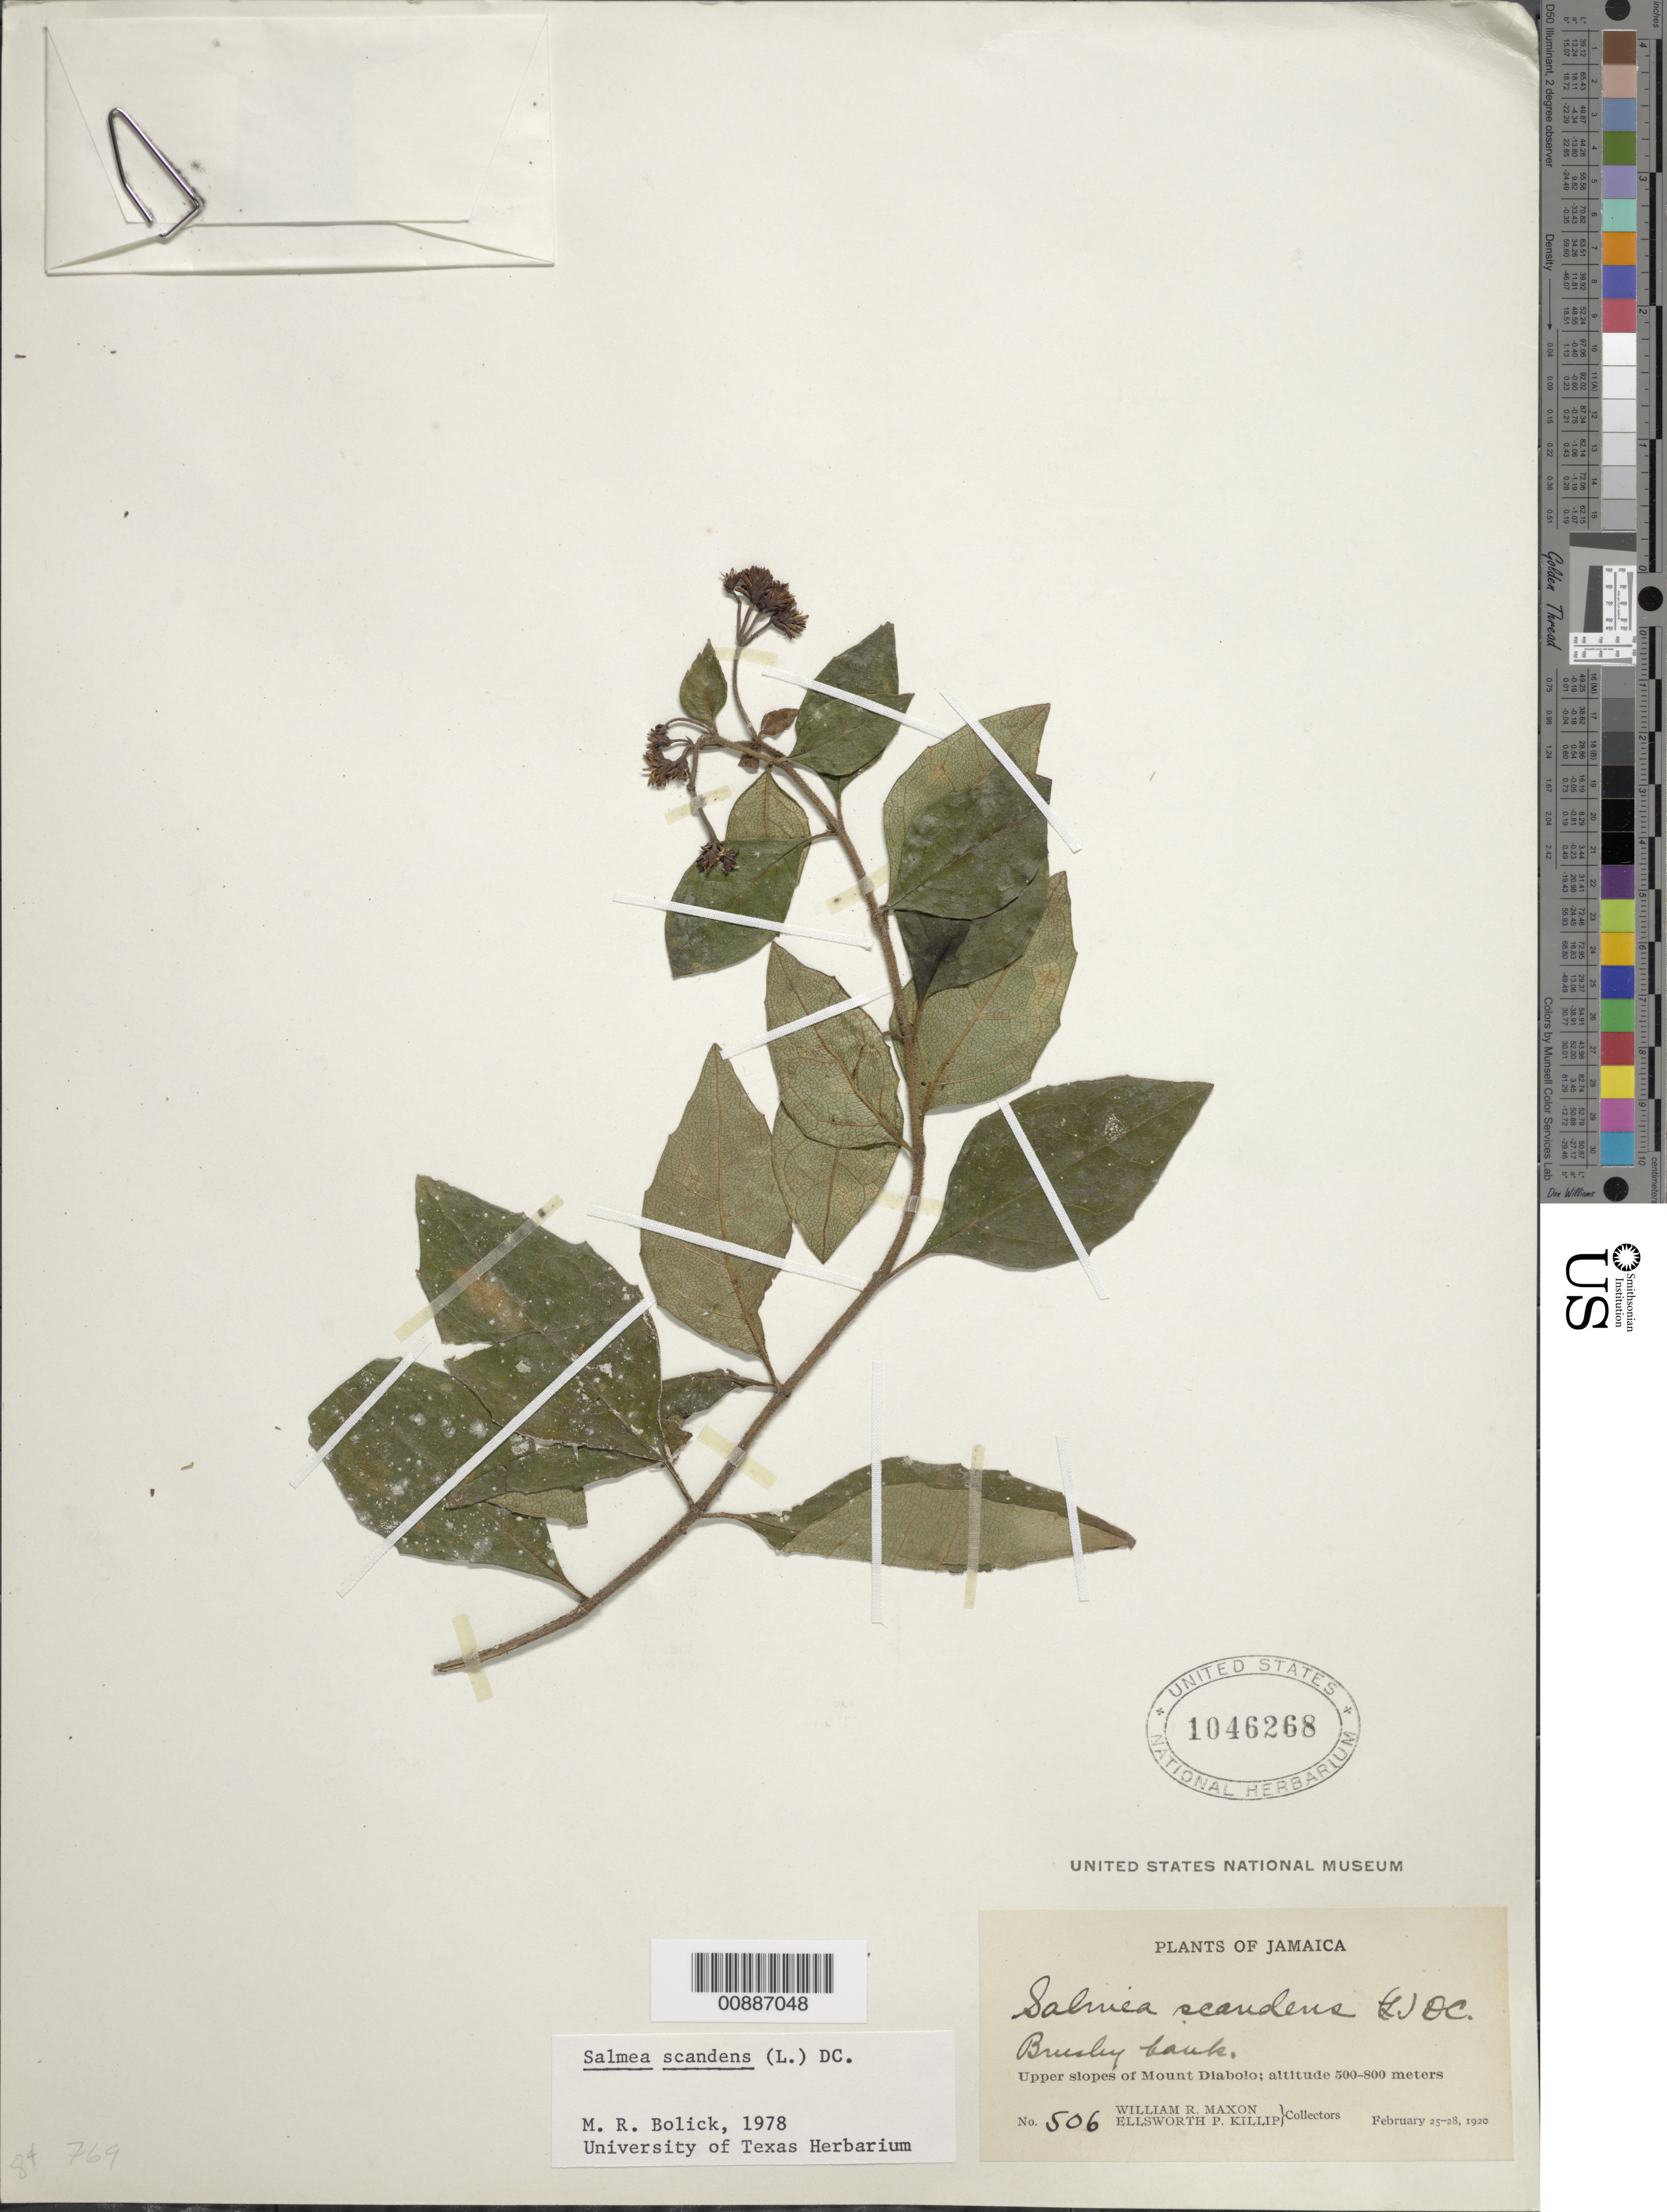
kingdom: Plantae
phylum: Tracheophyta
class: Magnoliopsida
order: Asterales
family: Asteraceae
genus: Salmea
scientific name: Salmea scandens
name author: (L.) DC.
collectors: W. R. Maxon & E. P. Killip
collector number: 506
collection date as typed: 25 Feb 1920 to 28 Feb 1920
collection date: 1920-02-25/1920-02-28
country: Jamaica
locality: Upper slopes of Mount Diablo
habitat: Brushy bank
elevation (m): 500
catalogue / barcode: US 1046268